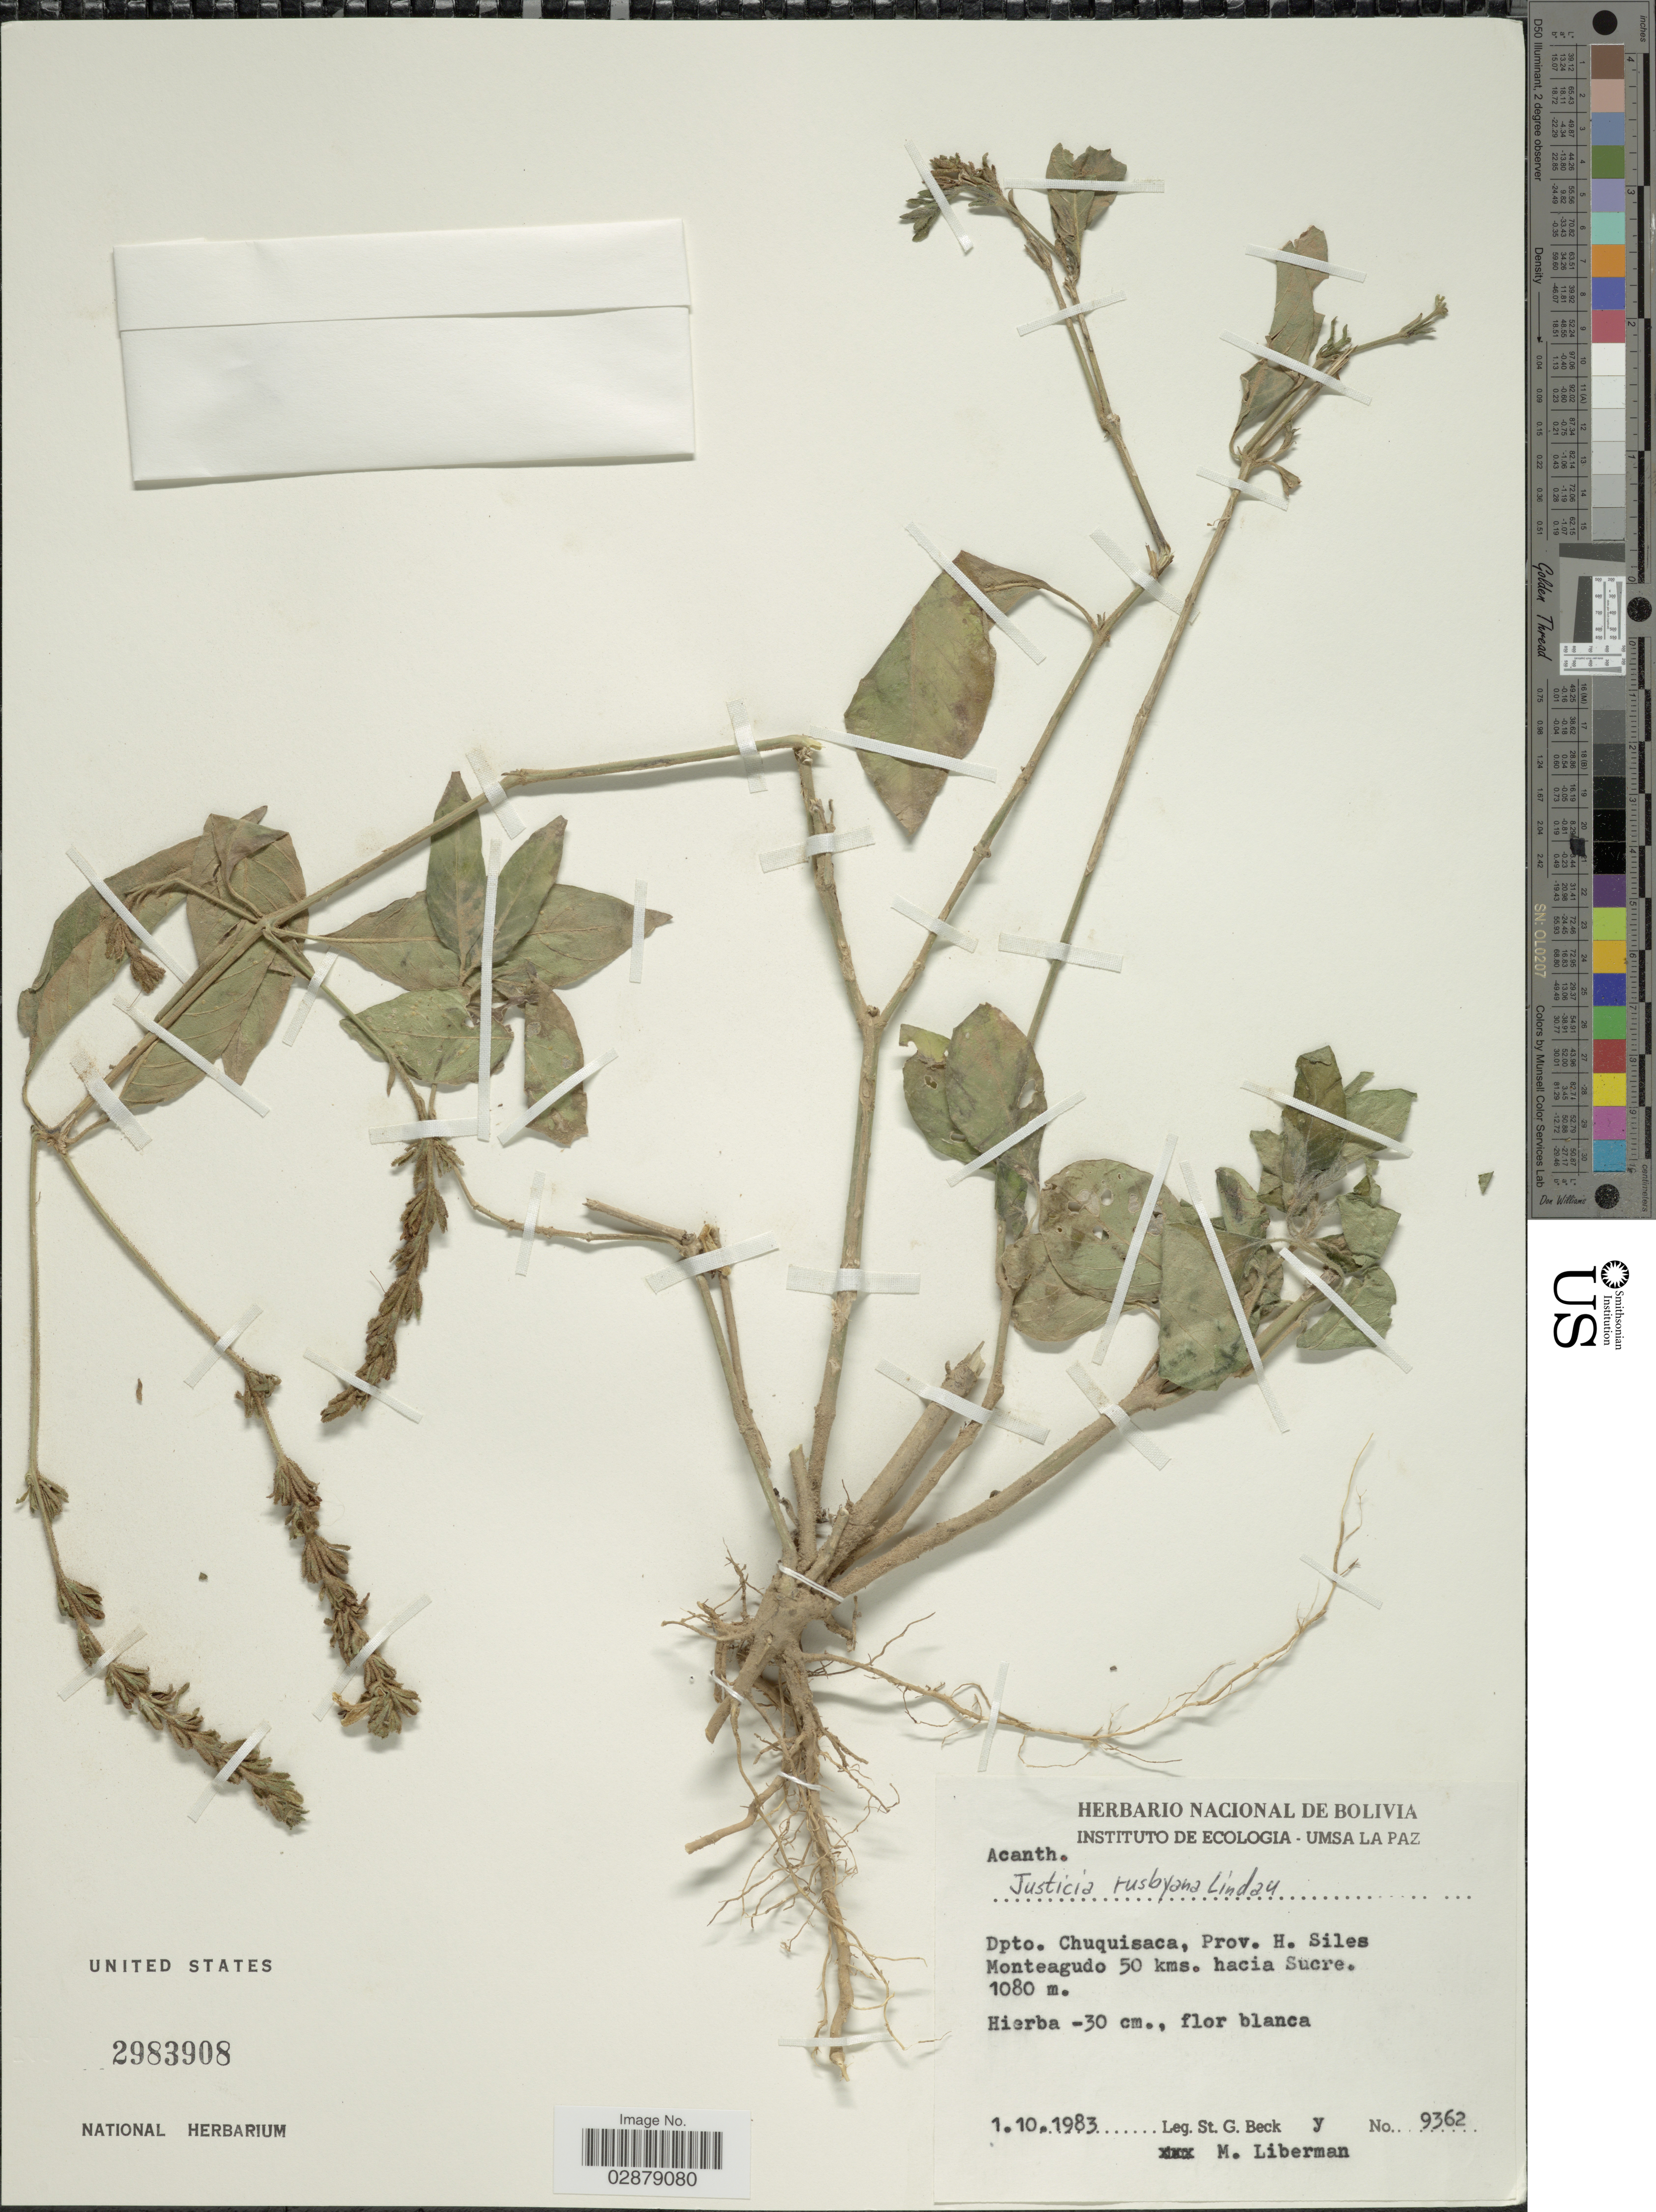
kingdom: Plantae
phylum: Tracheophyta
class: Magnoliopsida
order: Lamiales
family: Acanthaceae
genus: Justicia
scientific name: Justicia glutinosa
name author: (Bremek.) V.A.W. Graham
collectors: S. G. Beck & M. Liberman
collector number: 9362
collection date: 1983-10-01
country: Bolivia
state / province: Chuquisaca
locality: Dpto. Chuquisaca, Prov. H. Siles Monteagudo 50 kms. hacia Sucre.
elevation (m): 1080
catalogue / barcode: US 2983908